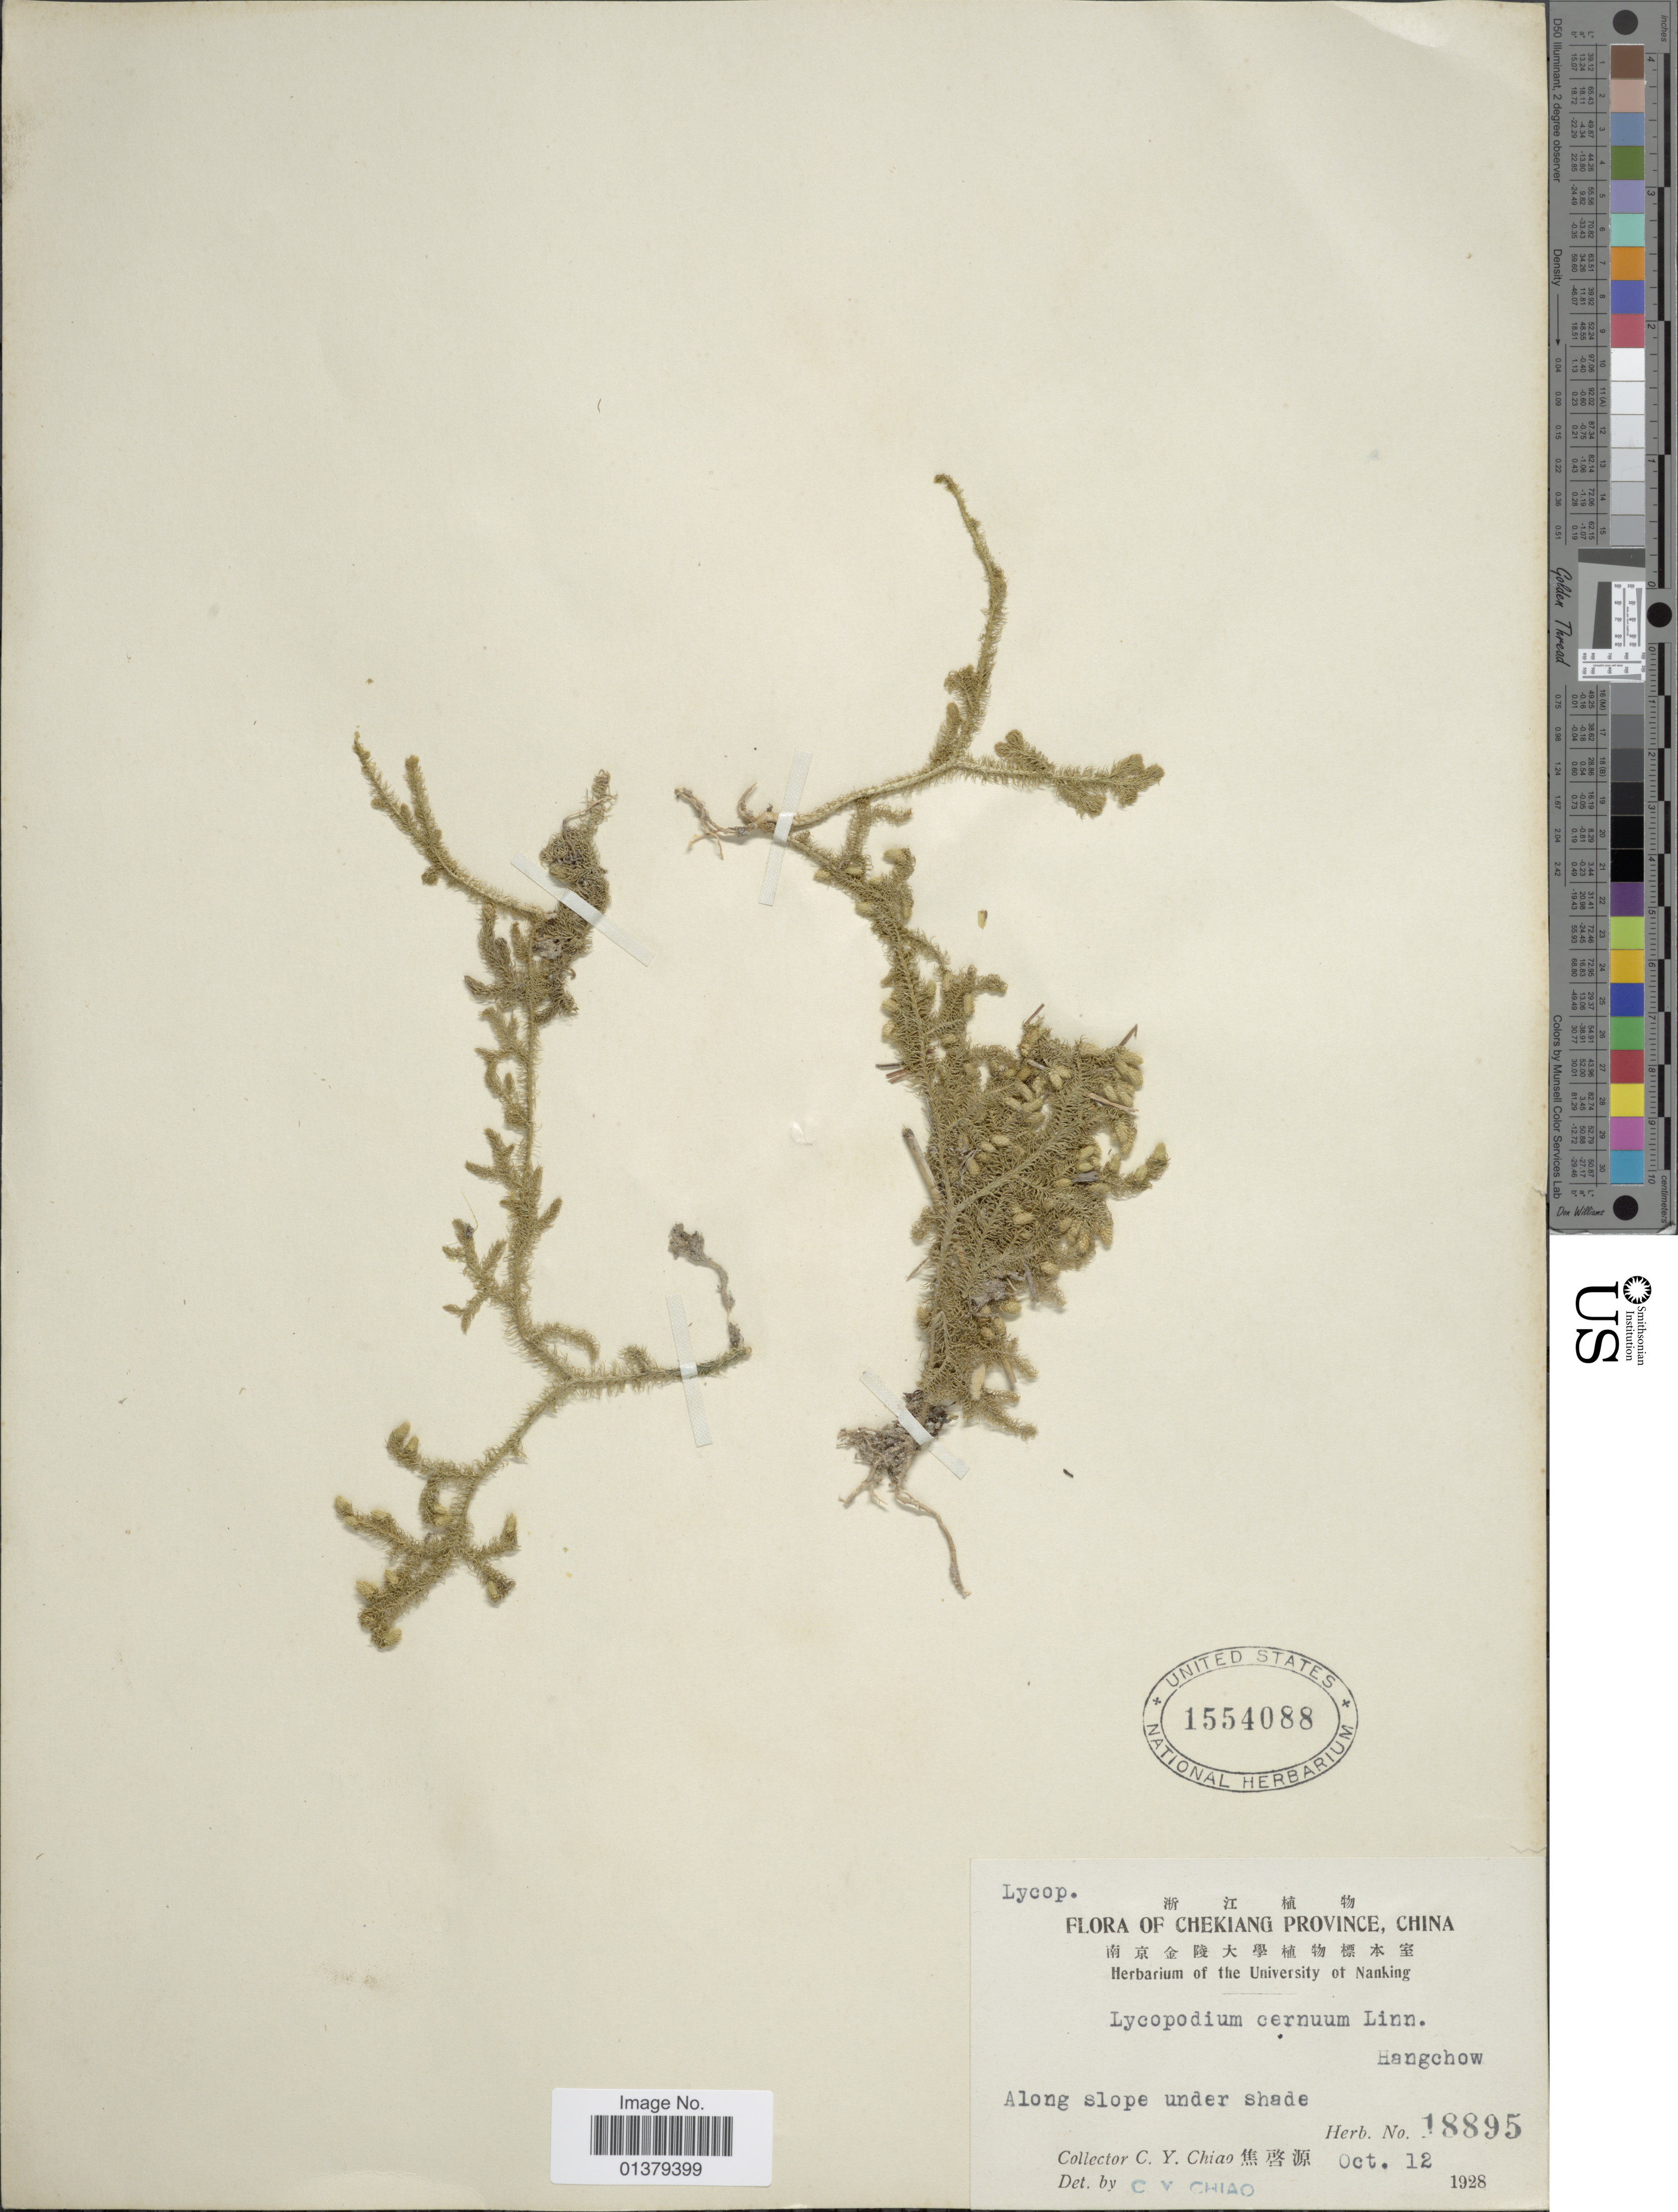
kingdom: Plantae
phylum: Tracheophyta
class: Lycopodiopsida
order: Lycopodiales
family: Lycopodiaceae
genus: Palhinhaea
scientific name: Palhinhaea cernua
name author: (L.) Vasc. & Franco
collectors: C. Y. Chiao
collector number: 18895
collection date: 1928-10-12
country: China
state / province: Zhejiang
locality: Chekiang Province, Hangchow, Along slope under shade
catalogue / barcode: US 1554088